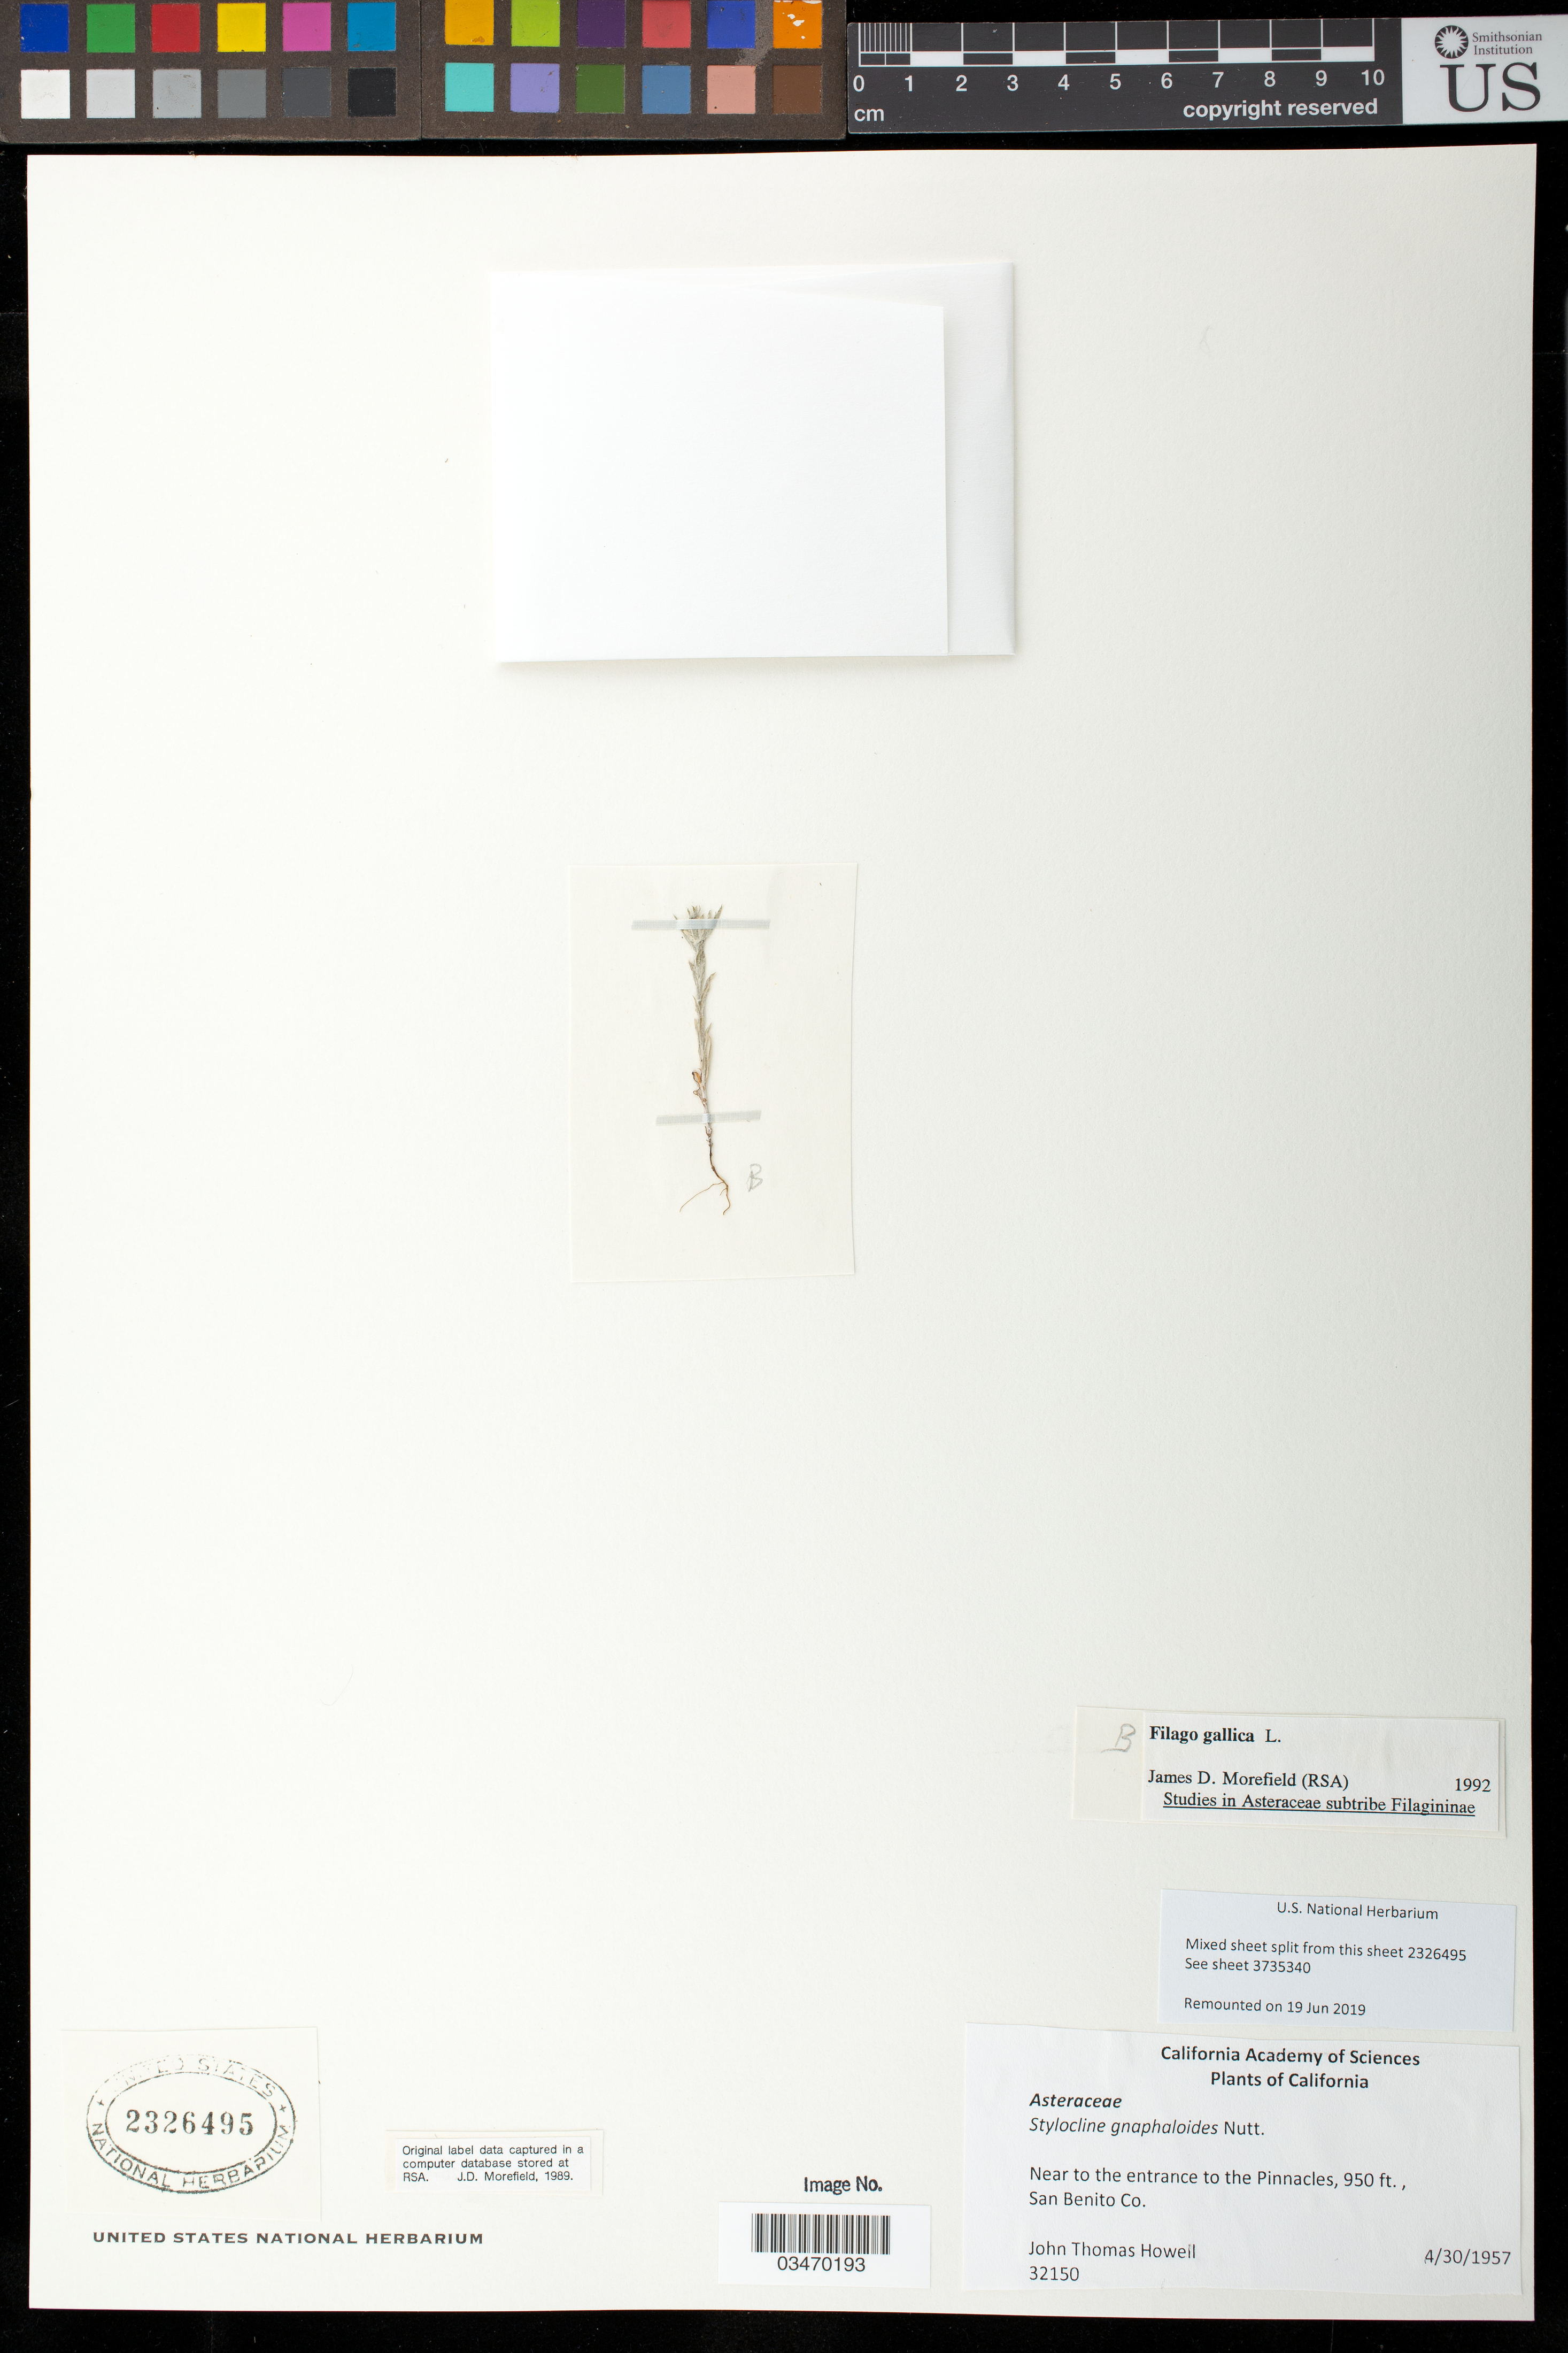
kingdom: Plantae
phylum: Tracheophyta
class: Magnoliopsida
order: Asterales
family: Asteraceae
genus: Filago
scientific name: Filago gallica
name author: L.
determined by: Morefield, James D., (RSA), Rancho Santa Ana Botanic Garden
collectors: J. T. Howell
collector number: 32150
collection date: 1957-04-30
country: United States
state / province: California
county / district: San Benito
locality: Near entrance to the Pinnacles.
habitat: Near the entrance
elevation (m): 290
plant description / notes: Mixed sheet split from this sheet 2326495. Remounted on 19 Jun 2019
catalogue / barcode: US 2326495